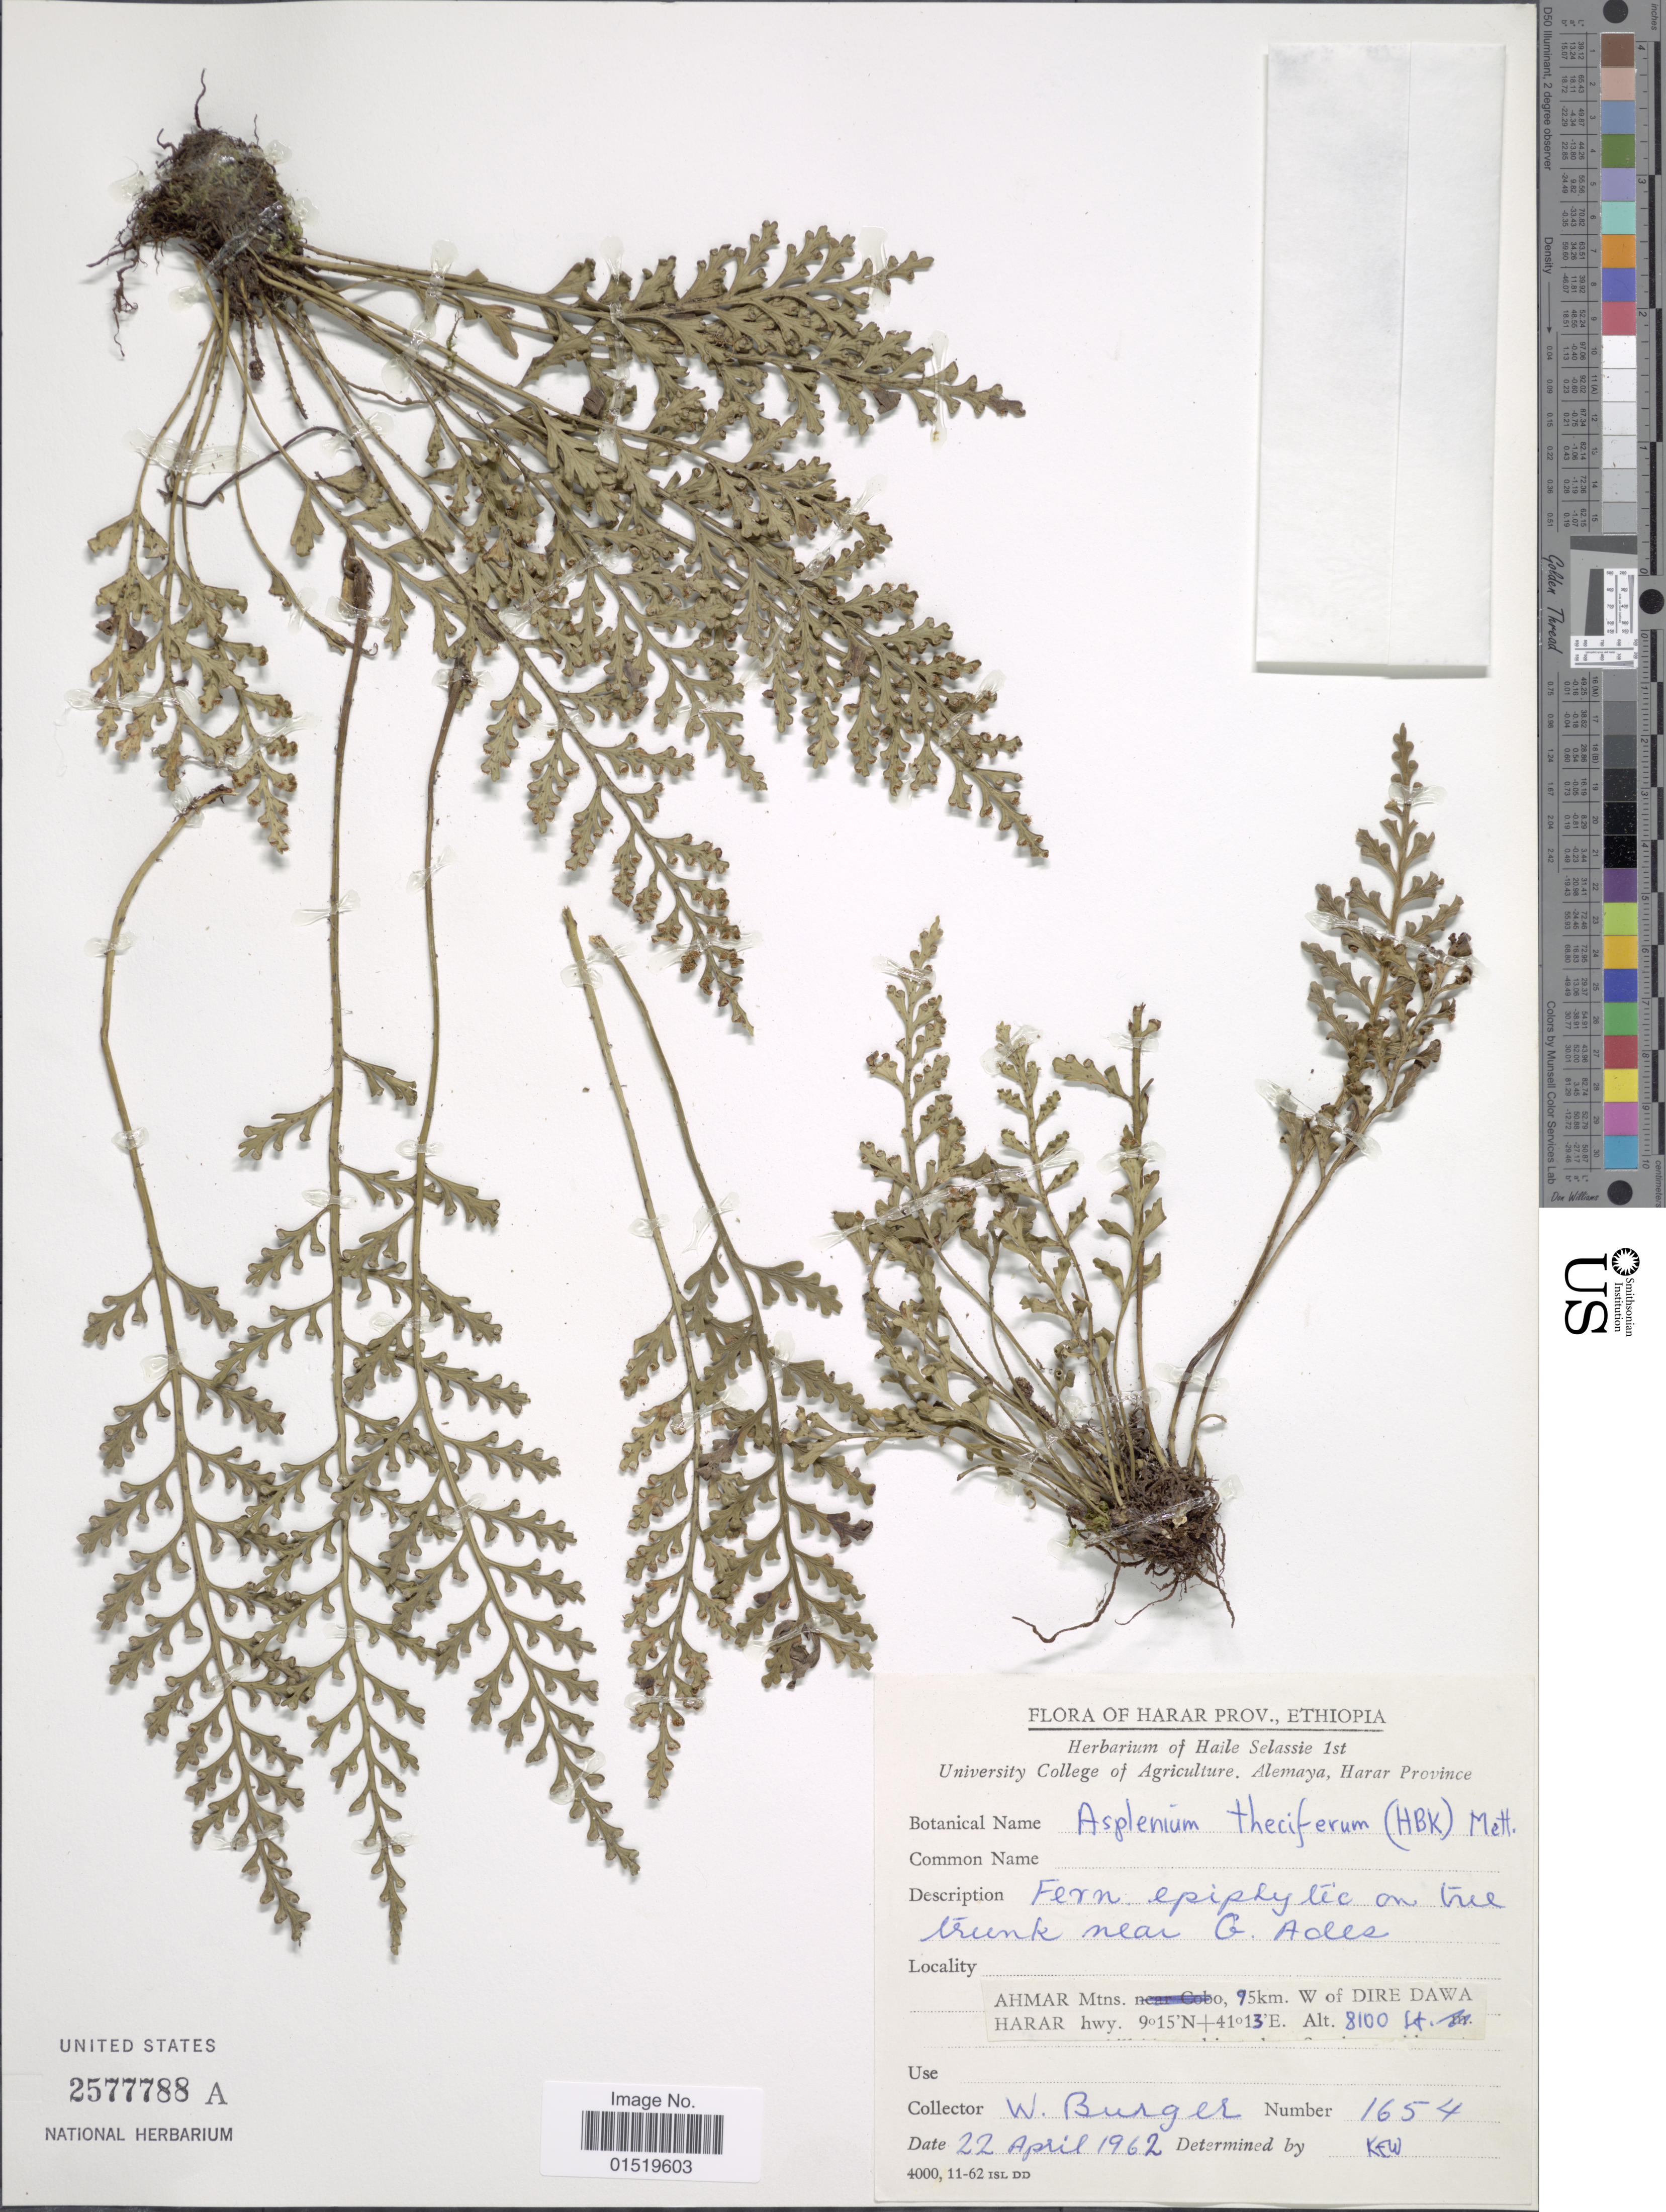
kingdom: Plantae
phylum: Tracheophyta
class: Polypodiopsida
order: Polypodiales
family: Aspleniaceae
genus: Asplenium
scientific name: Asplenium theciferum var. concinnum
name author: (Schrad.) Schelpe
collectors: W. Burger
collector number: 1654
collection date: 1962-04-22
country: Ethiopia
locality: Harar Pro., Ahmar Mtns, 95km W of Dire Dawa Harar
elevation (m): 2469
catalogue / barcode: US 2577788A